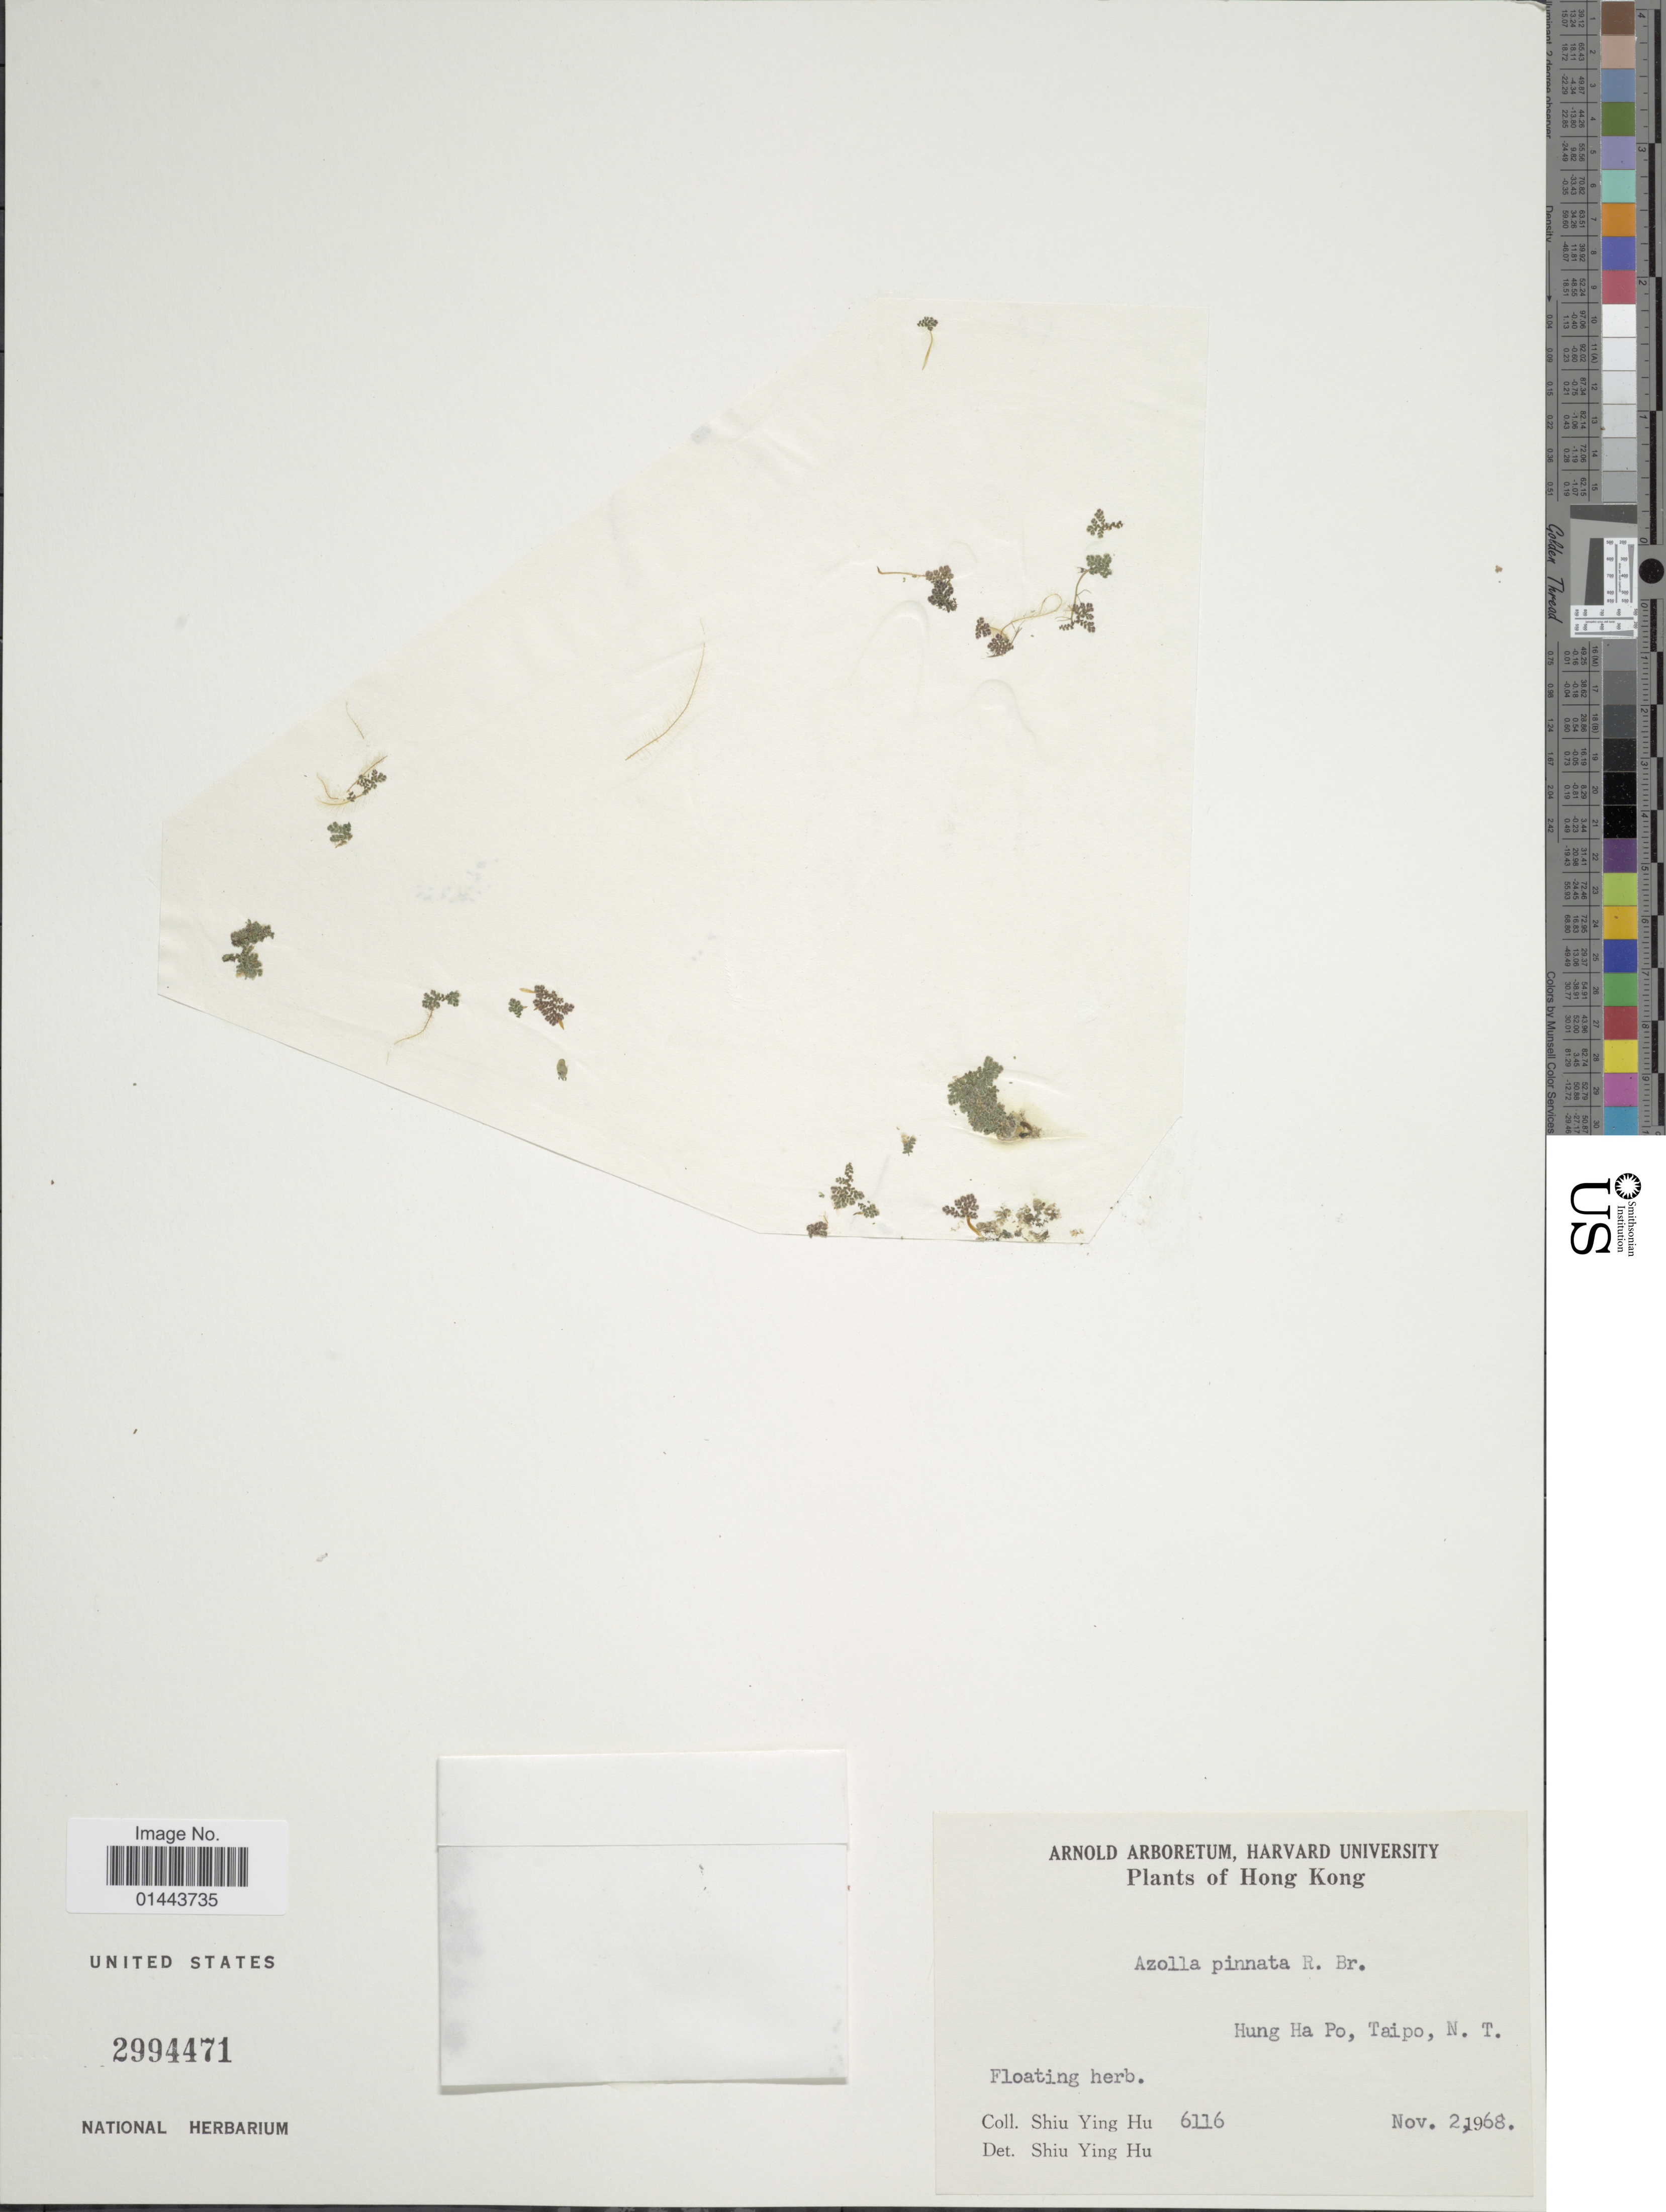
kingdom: Plantae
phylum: Tracheophyta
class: Polypodiopsida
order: Salviniales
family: Salviniaceae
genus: Azolla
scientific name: Azolla pinnata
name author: R. Br.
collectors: S. Y. Hu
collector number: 6116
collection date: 1968-11-02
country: China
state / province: Hong Kong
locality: Hung Ha Po, Taipo, N.T.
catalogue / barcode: US 2994471